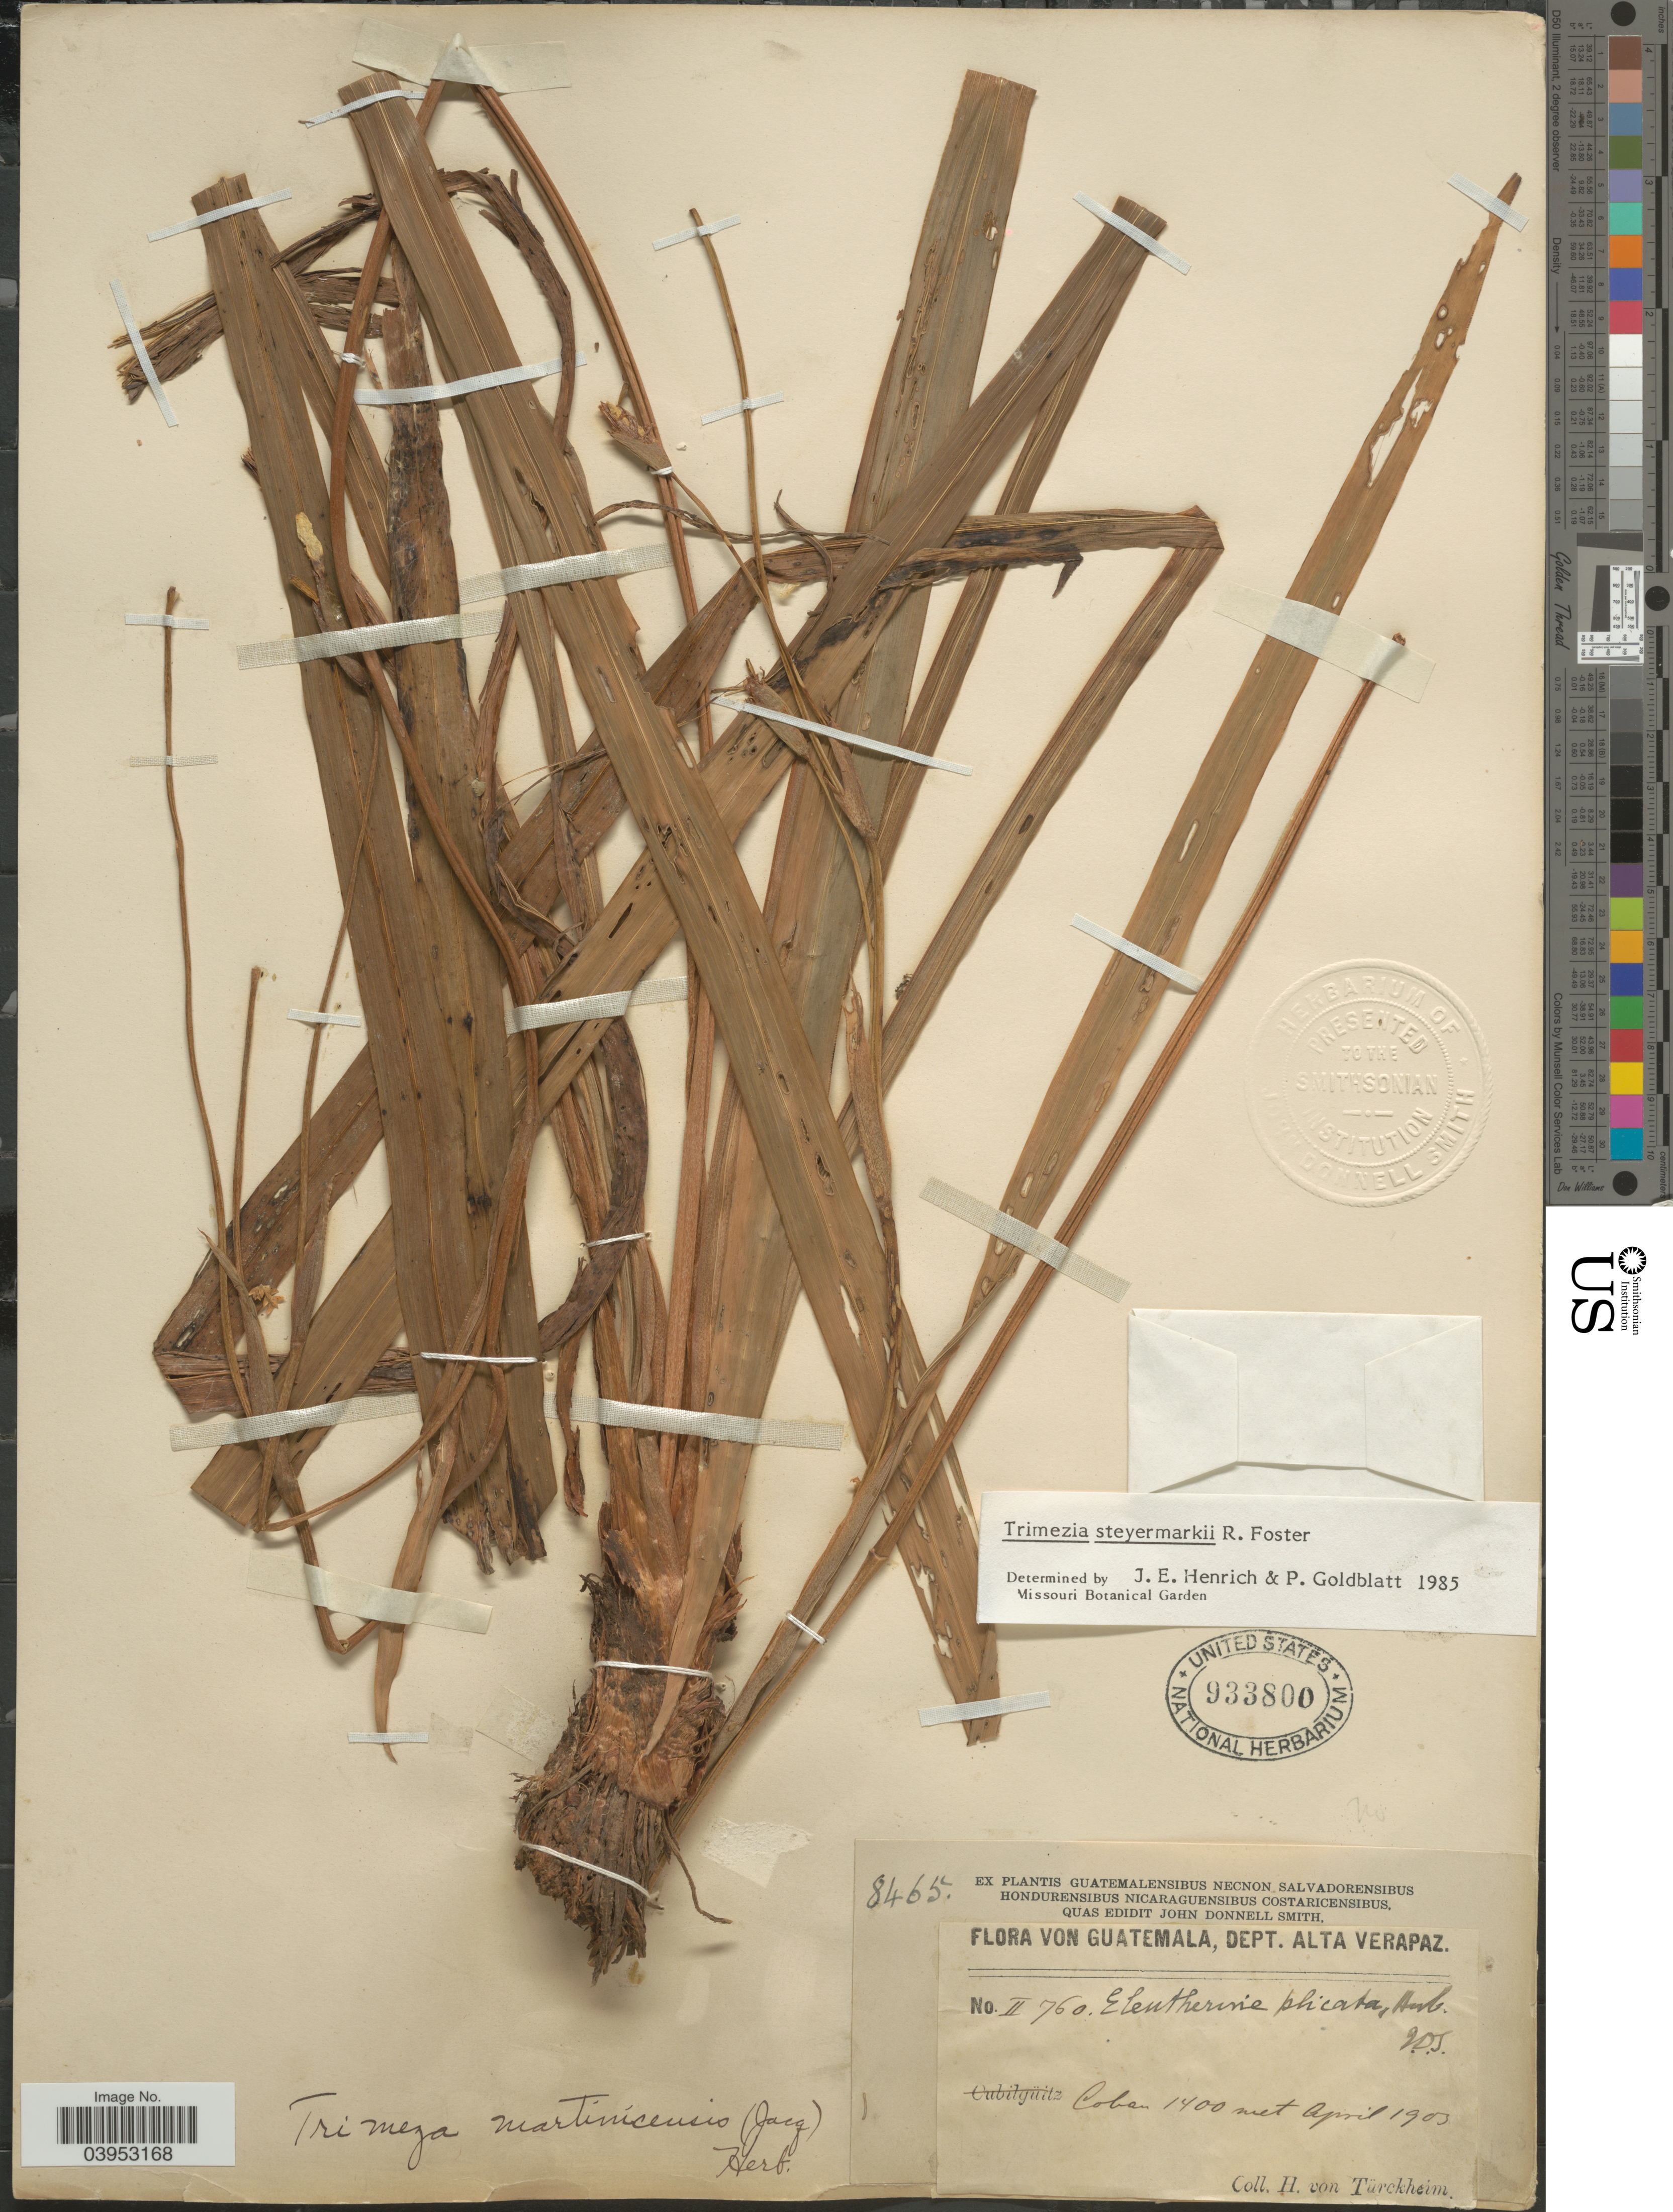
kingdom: Plantae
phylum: Tracheophyta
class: Liliopsida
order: Asparagales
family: Iridaceae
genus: Trimezia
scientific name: Trimezia steyermarkii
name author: R.C. Foster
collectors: H. von Türckheim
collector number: II760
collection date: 1903-04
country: Guatemala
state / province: Alta Verapaz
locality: Dept. Alta Verapaz. Coban.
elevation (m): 1400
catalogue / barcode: US 933800